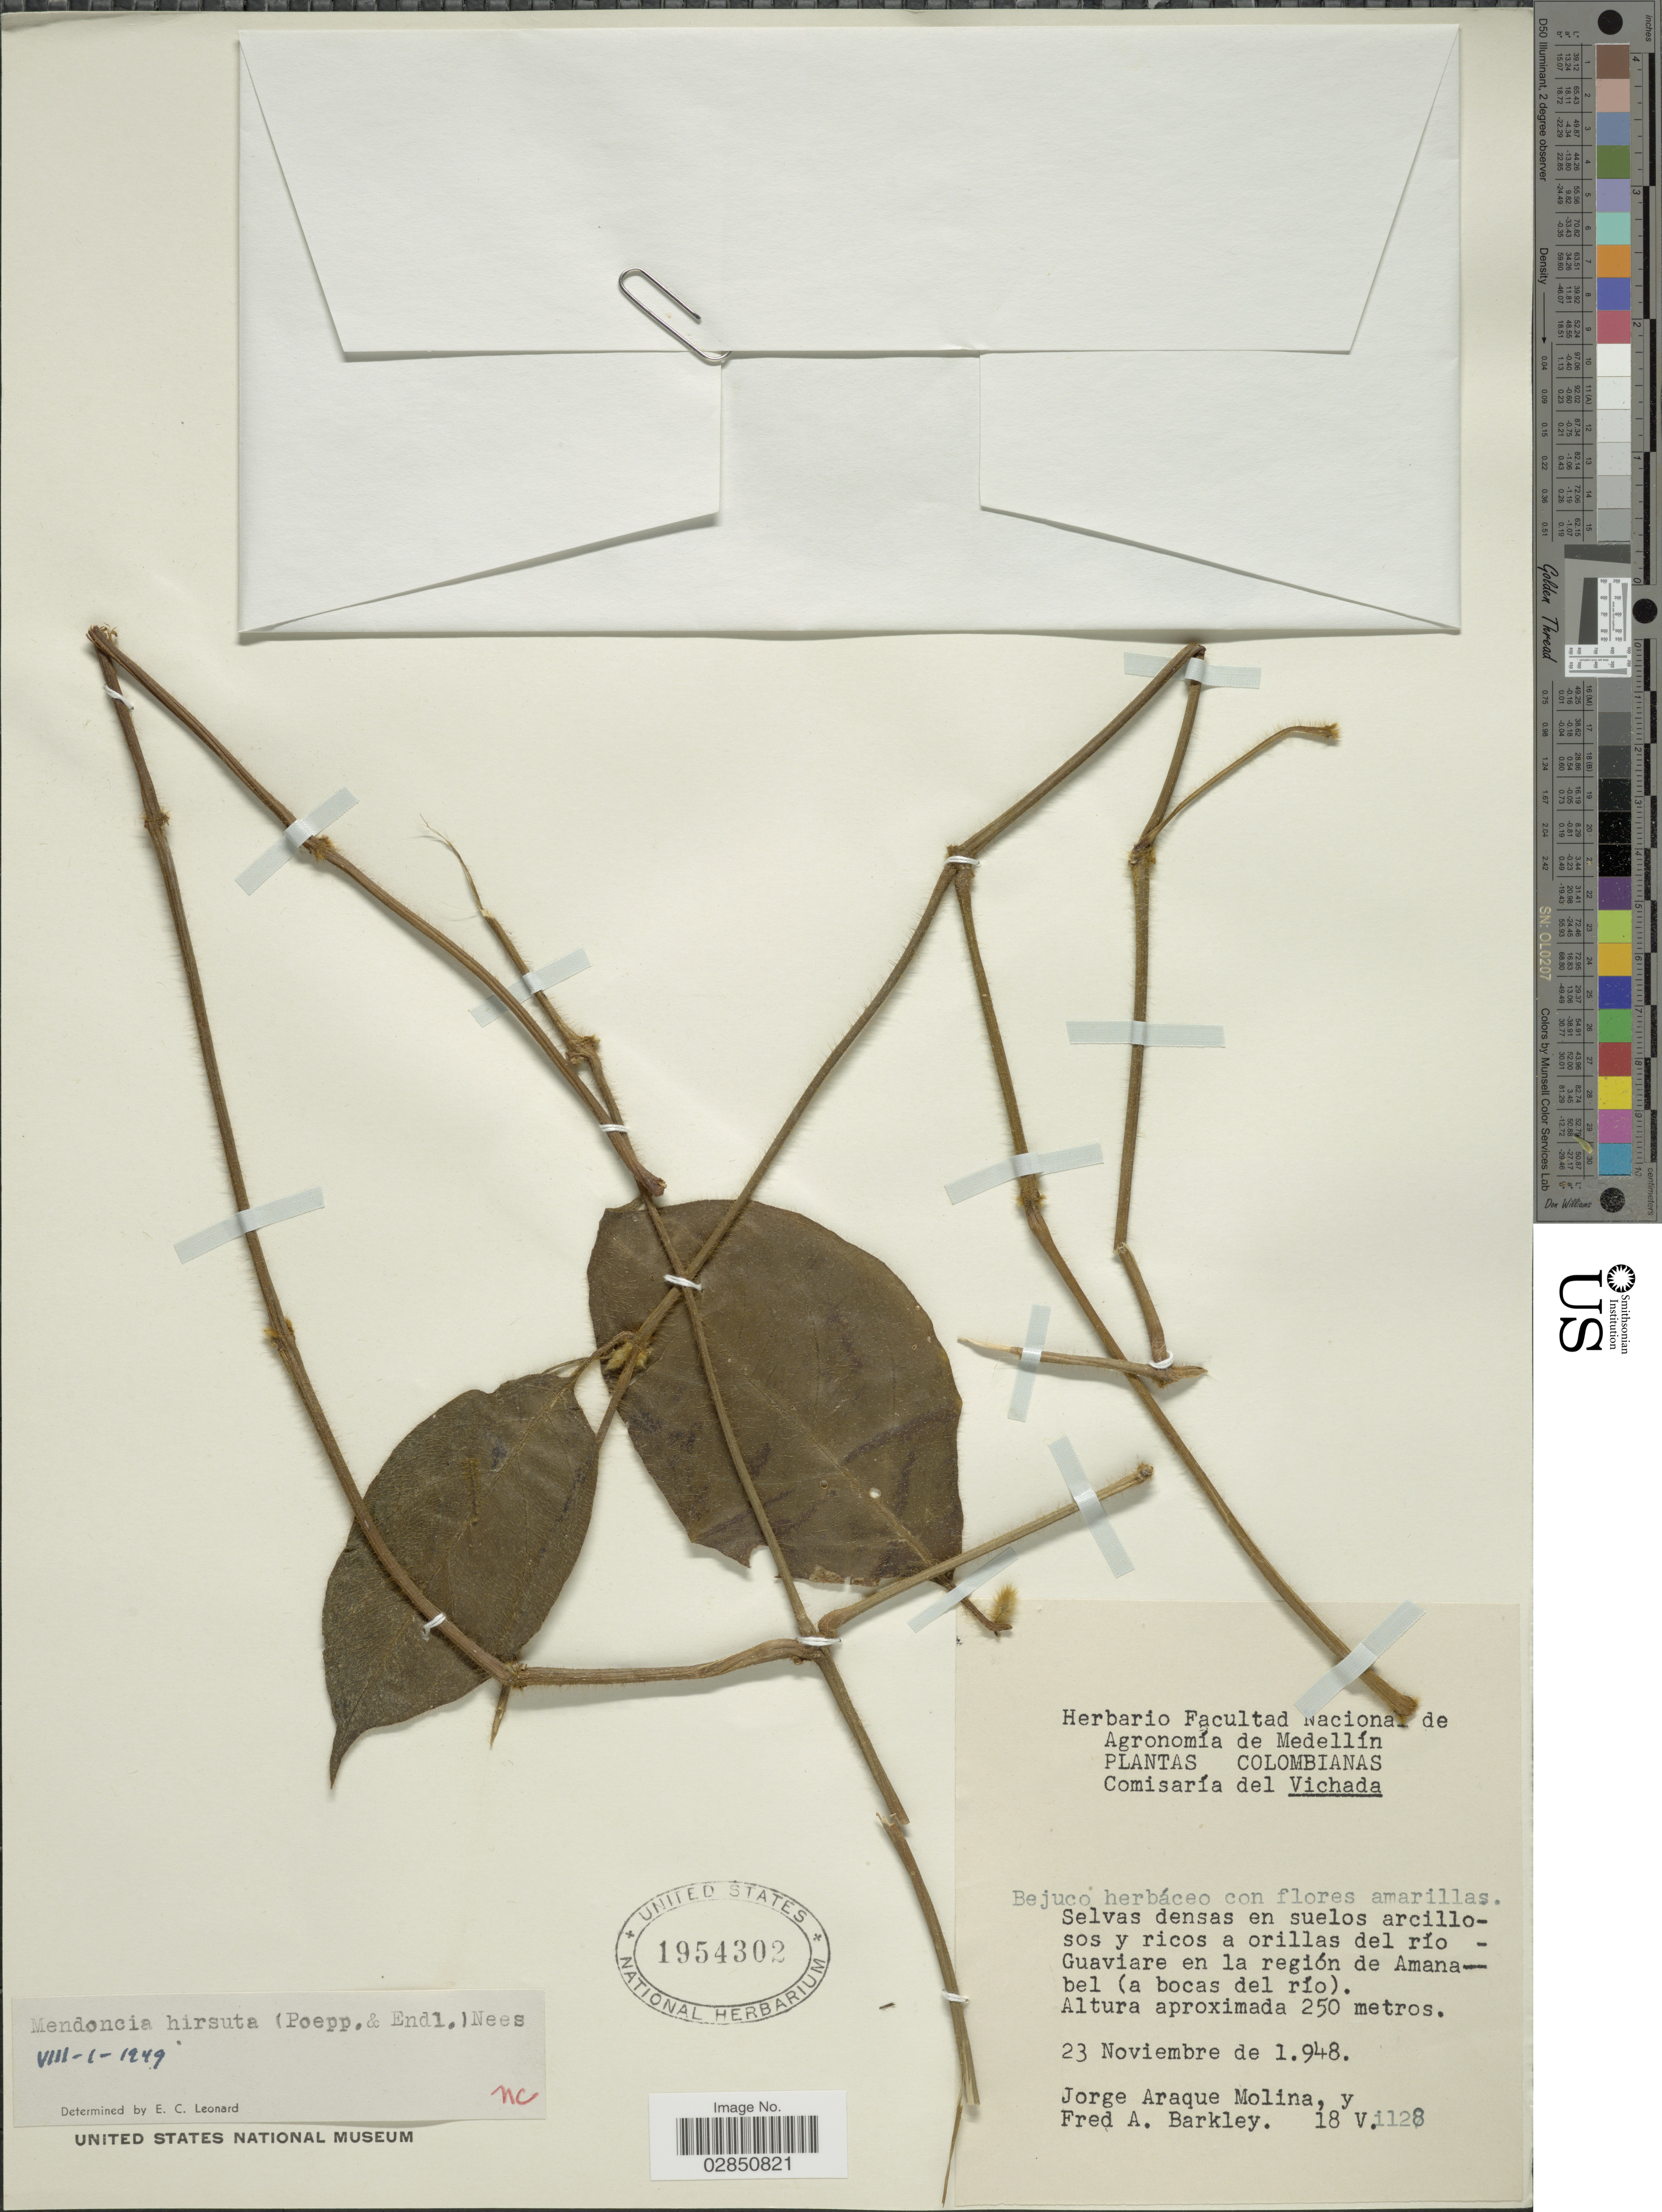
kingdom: Plantae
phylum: Tracheophyta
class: Magnoliopsida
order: Lamiales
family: Acanthaceae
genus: Mendoncia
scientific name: Mendoncia bivalvis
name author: (L. f.) Merr.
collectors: J. A. Molina & F. A. Barkley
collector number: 18V.il28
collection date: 1948-11-23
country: Colombia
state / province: Vichada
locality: Colombianas. Comisaría del Vichada. Selvas densas en suelos arcillosos y ricos a orillas del río - Guaviare en la región de Amanabel (a bocas del río).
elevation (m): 250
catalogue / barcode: US 1954302